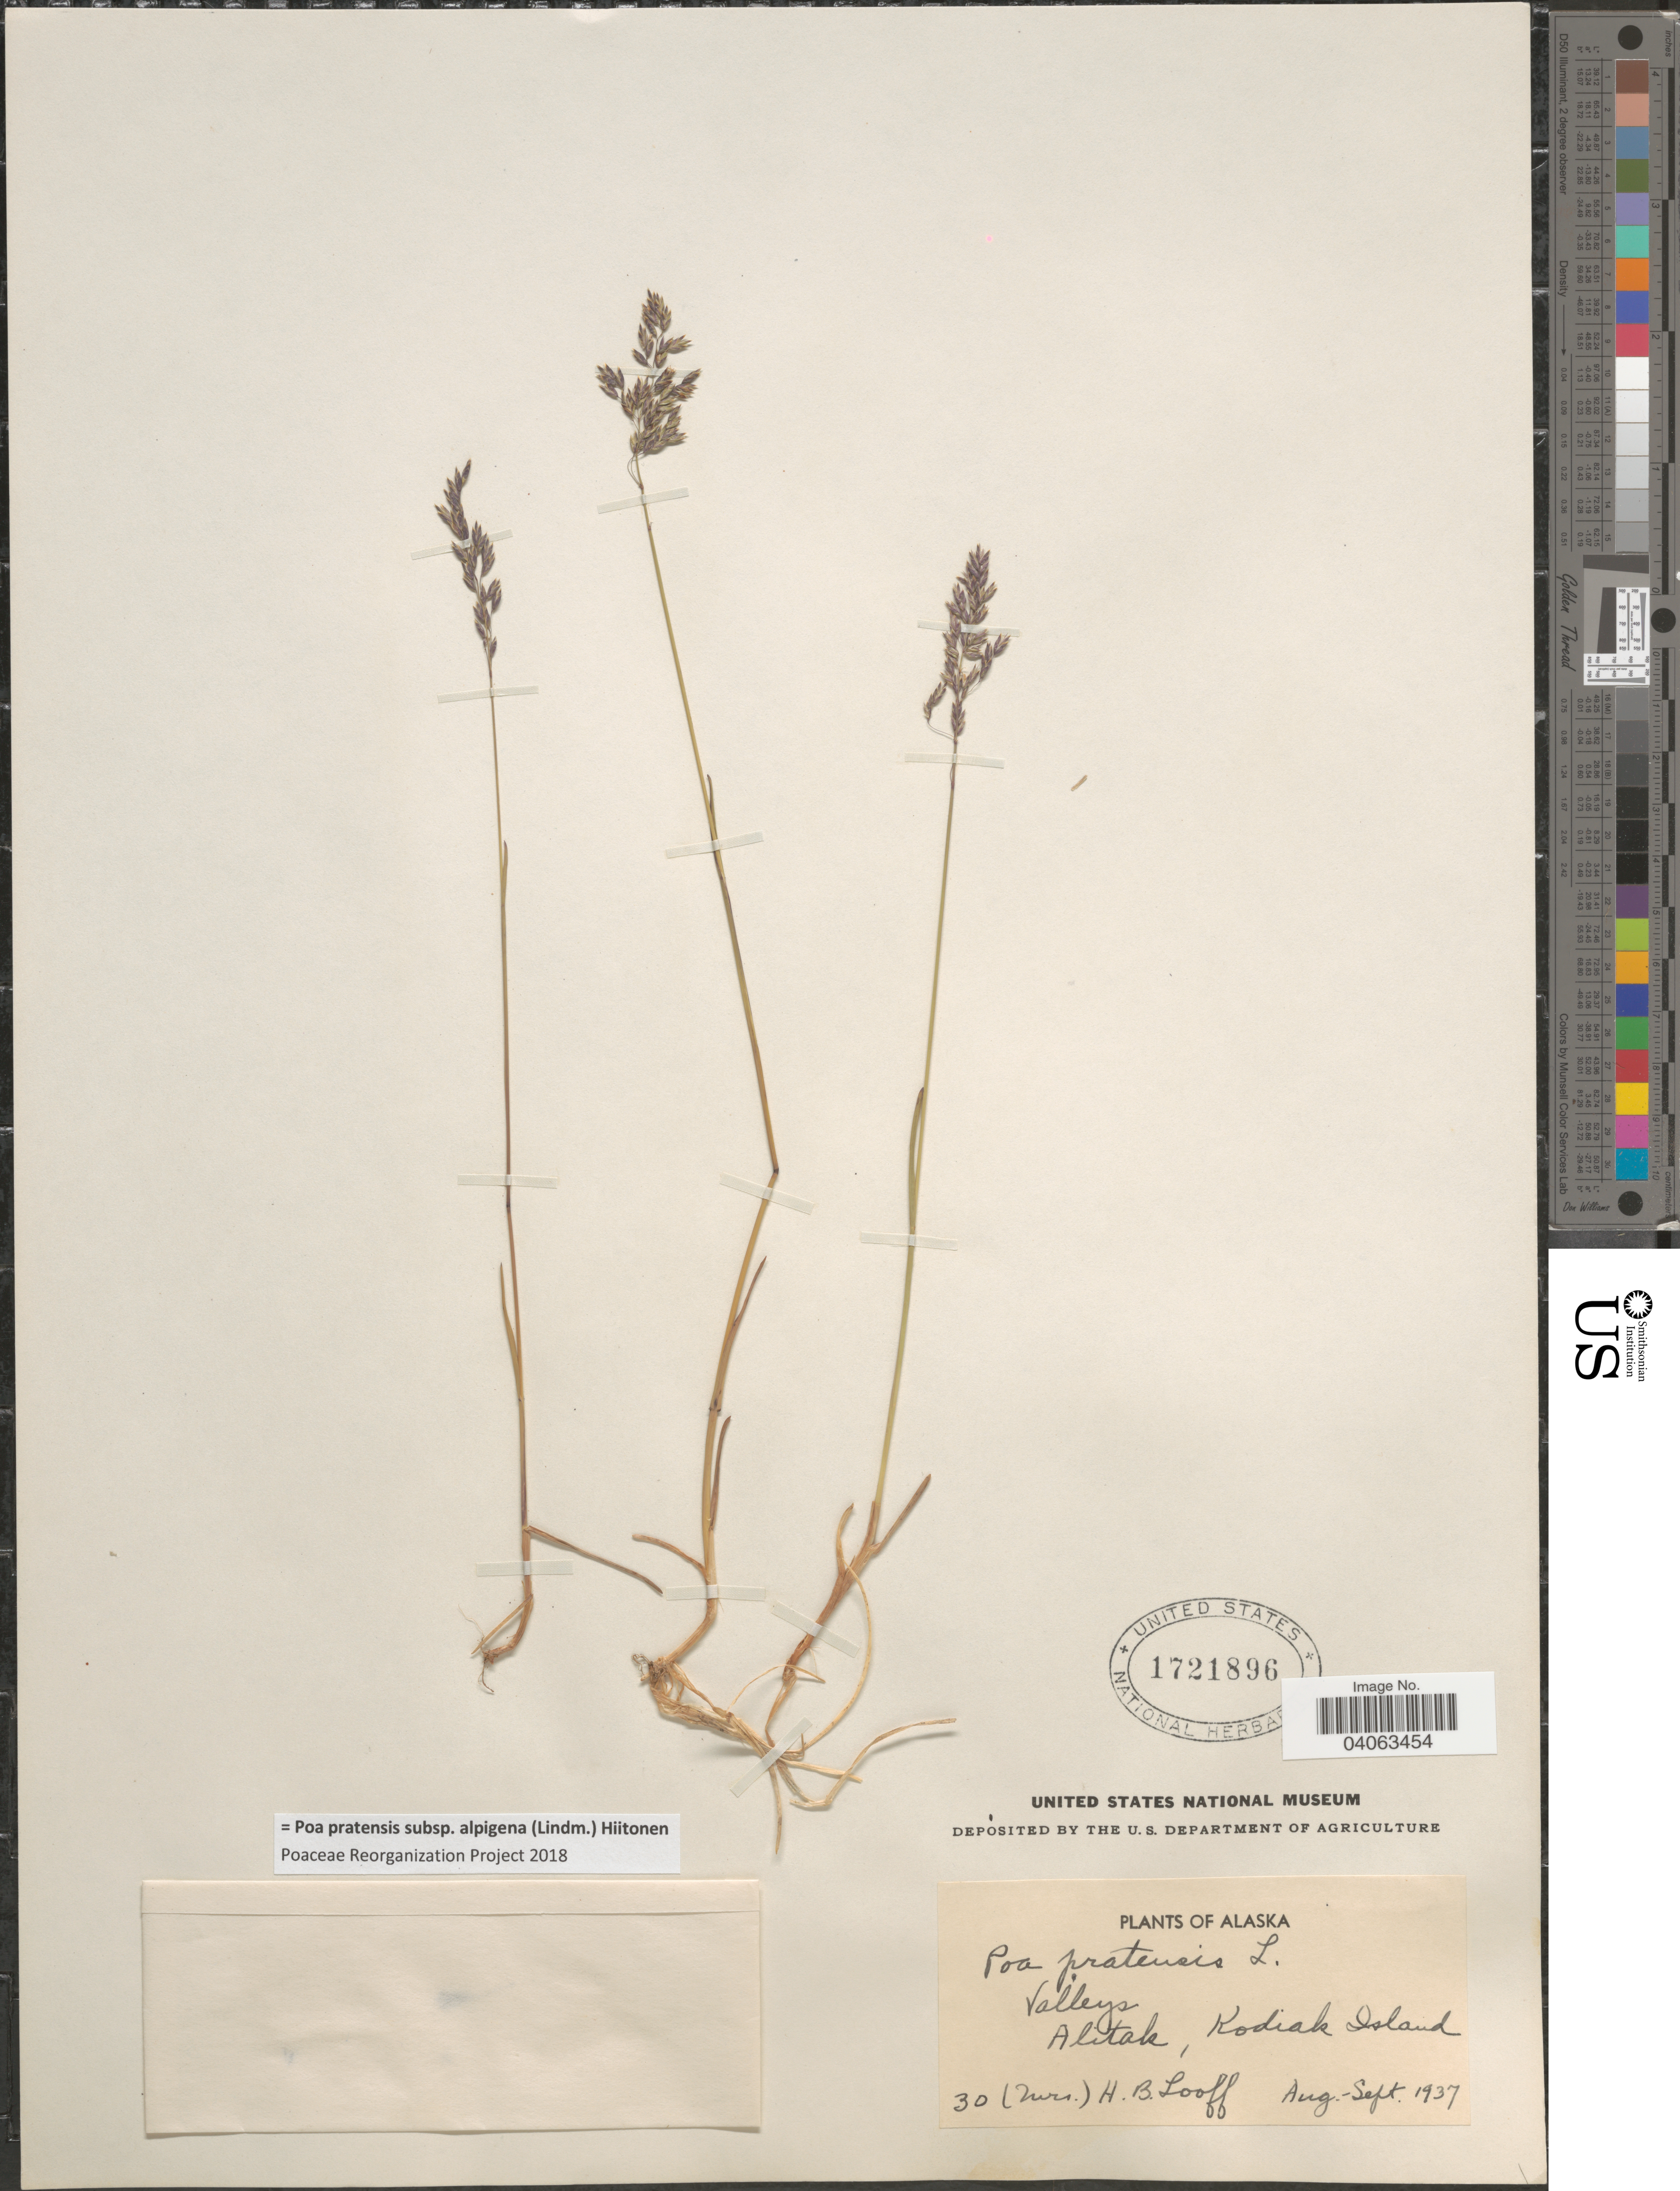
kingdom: Plantae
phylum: Tracheophyta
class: Liliopsida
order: Poales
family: Poaceae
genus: Poa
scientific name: Poa pratensis subsp. alpigena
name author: (Lindm.) Hiitonen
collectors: H. Looff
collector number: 30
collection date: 1937-08/1937-09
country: United States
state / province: Alaska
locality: Valleys. Alitak, Kodiak Island.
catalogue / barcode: US 1721896